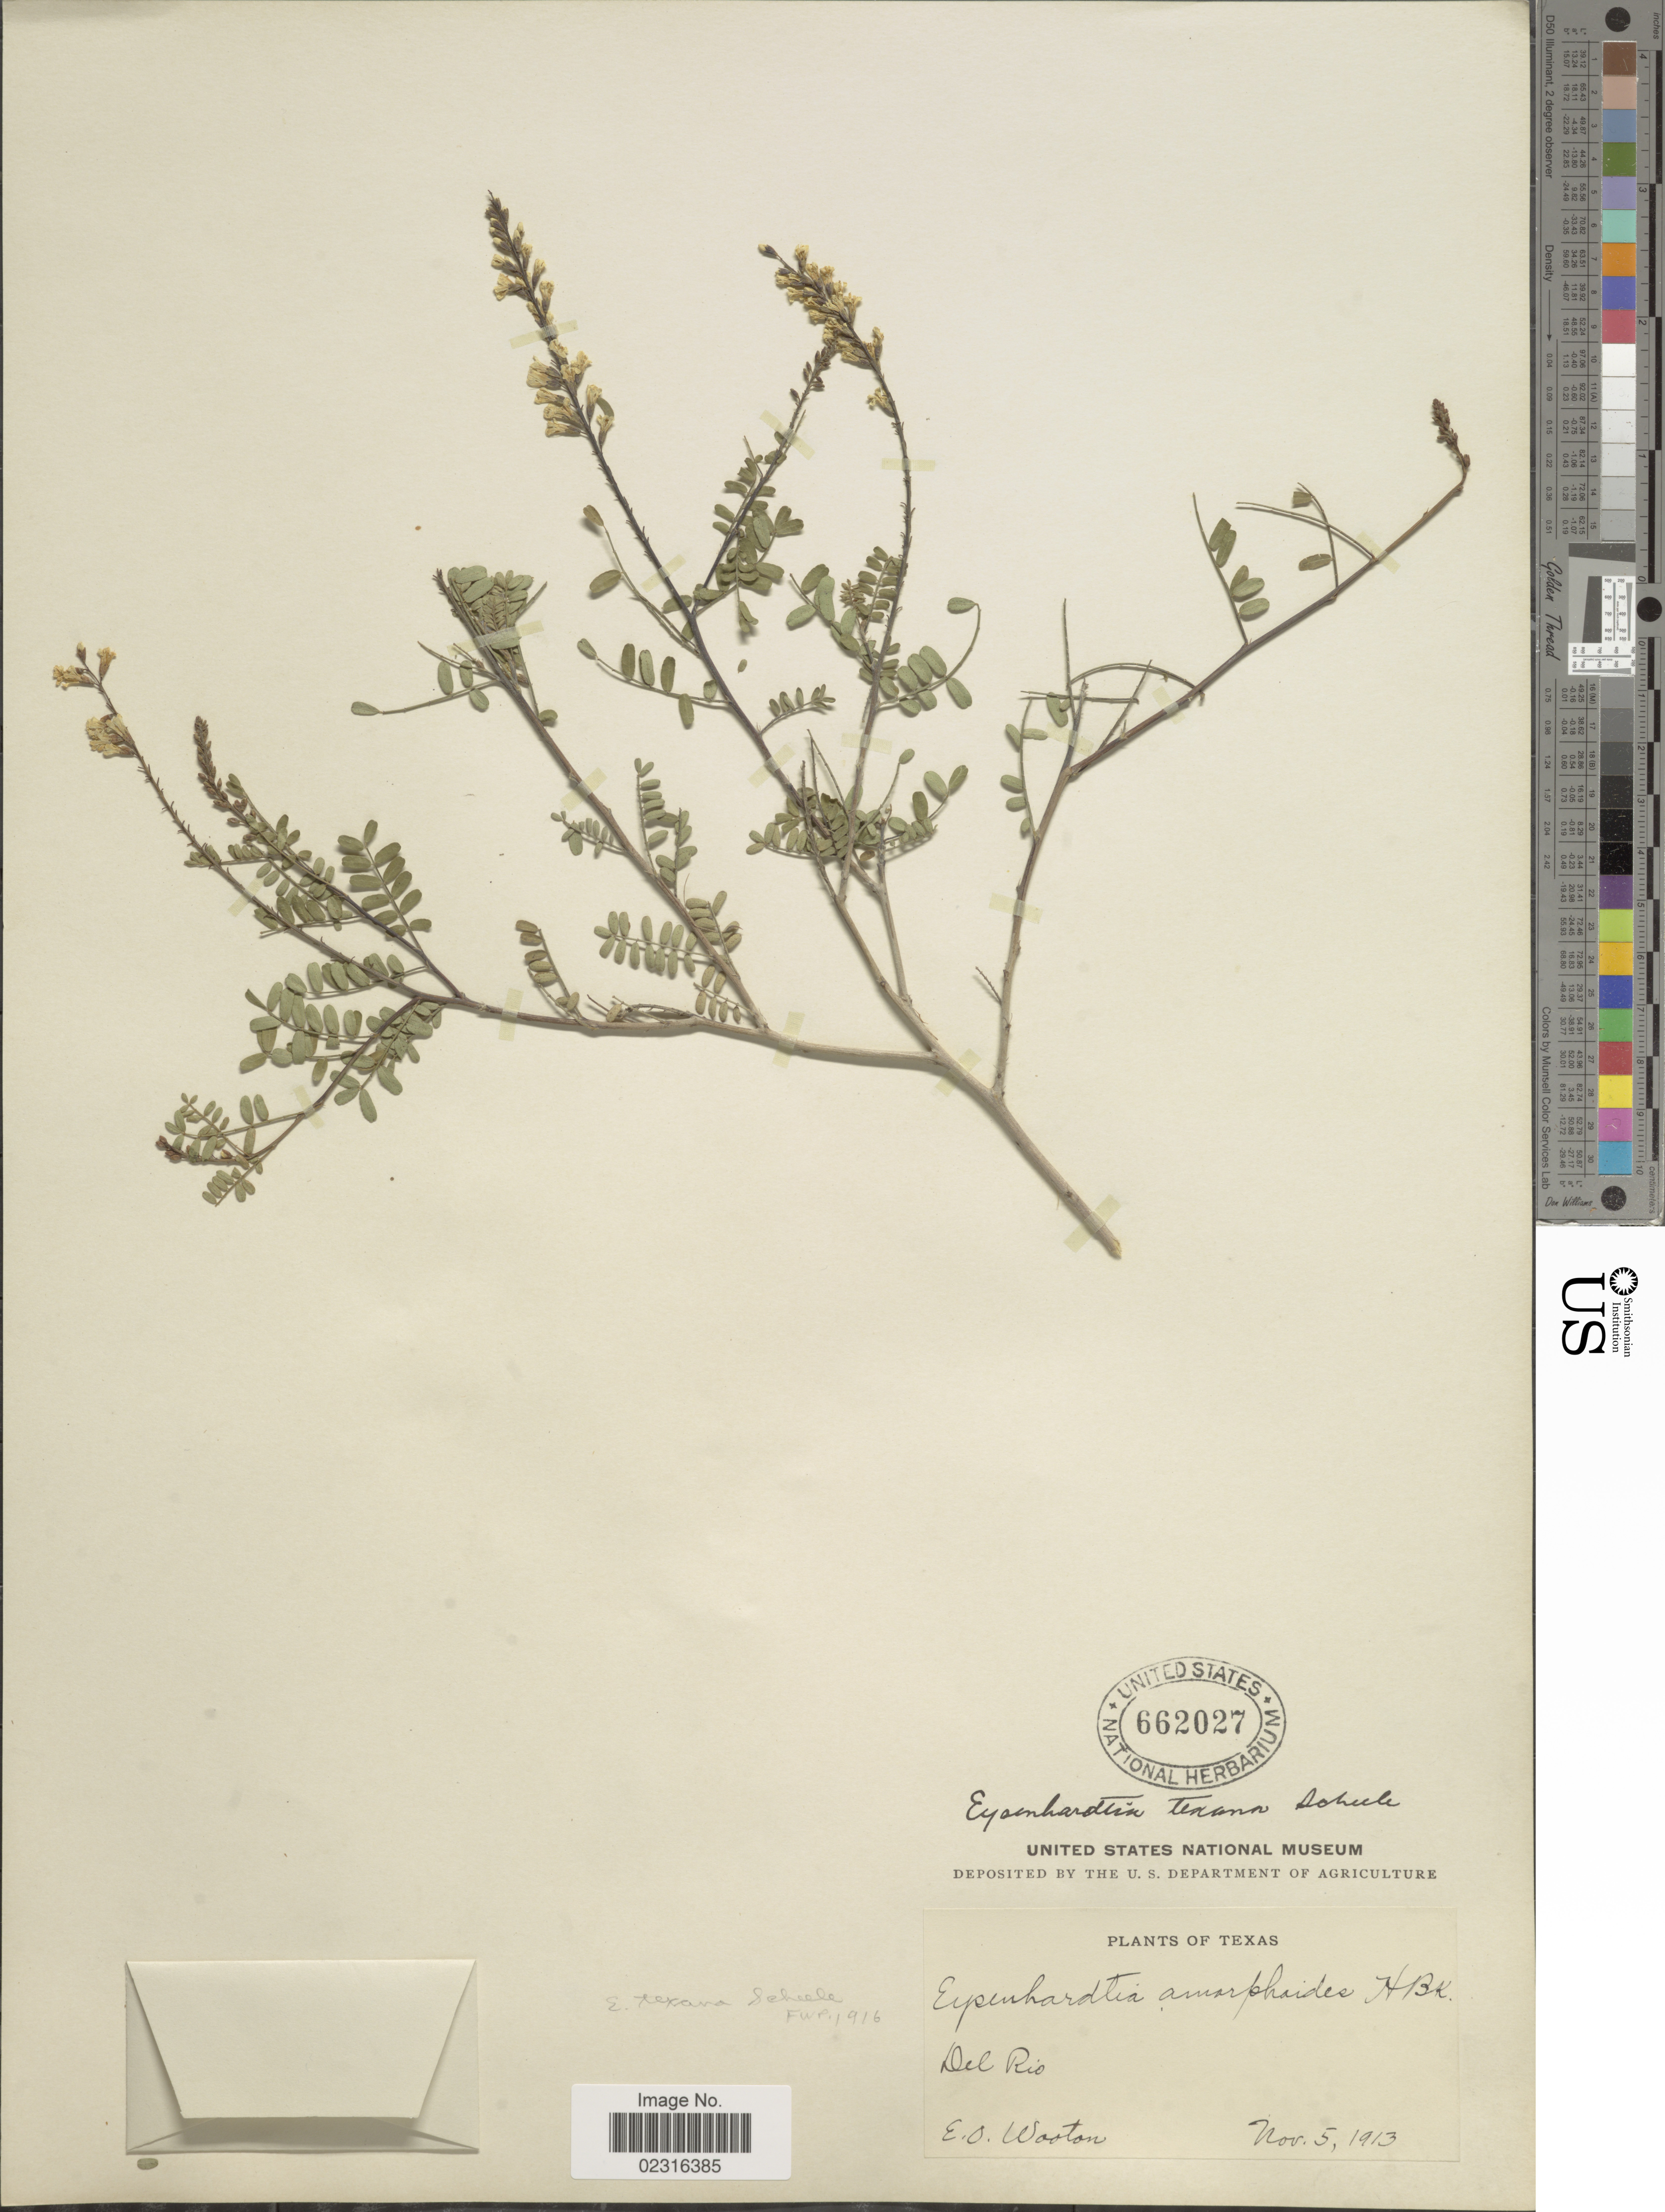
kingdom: Plantae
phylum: Tracheophyta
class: Magnoliopsida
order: Fabales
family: Fabaceae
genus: Eysenhardtia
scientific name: Eysenhardtia texana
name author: Scheele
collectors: E. O. Wooton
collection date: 1913-11-05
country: United States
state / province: Texas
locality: Del Rio.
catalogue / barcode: US 662027